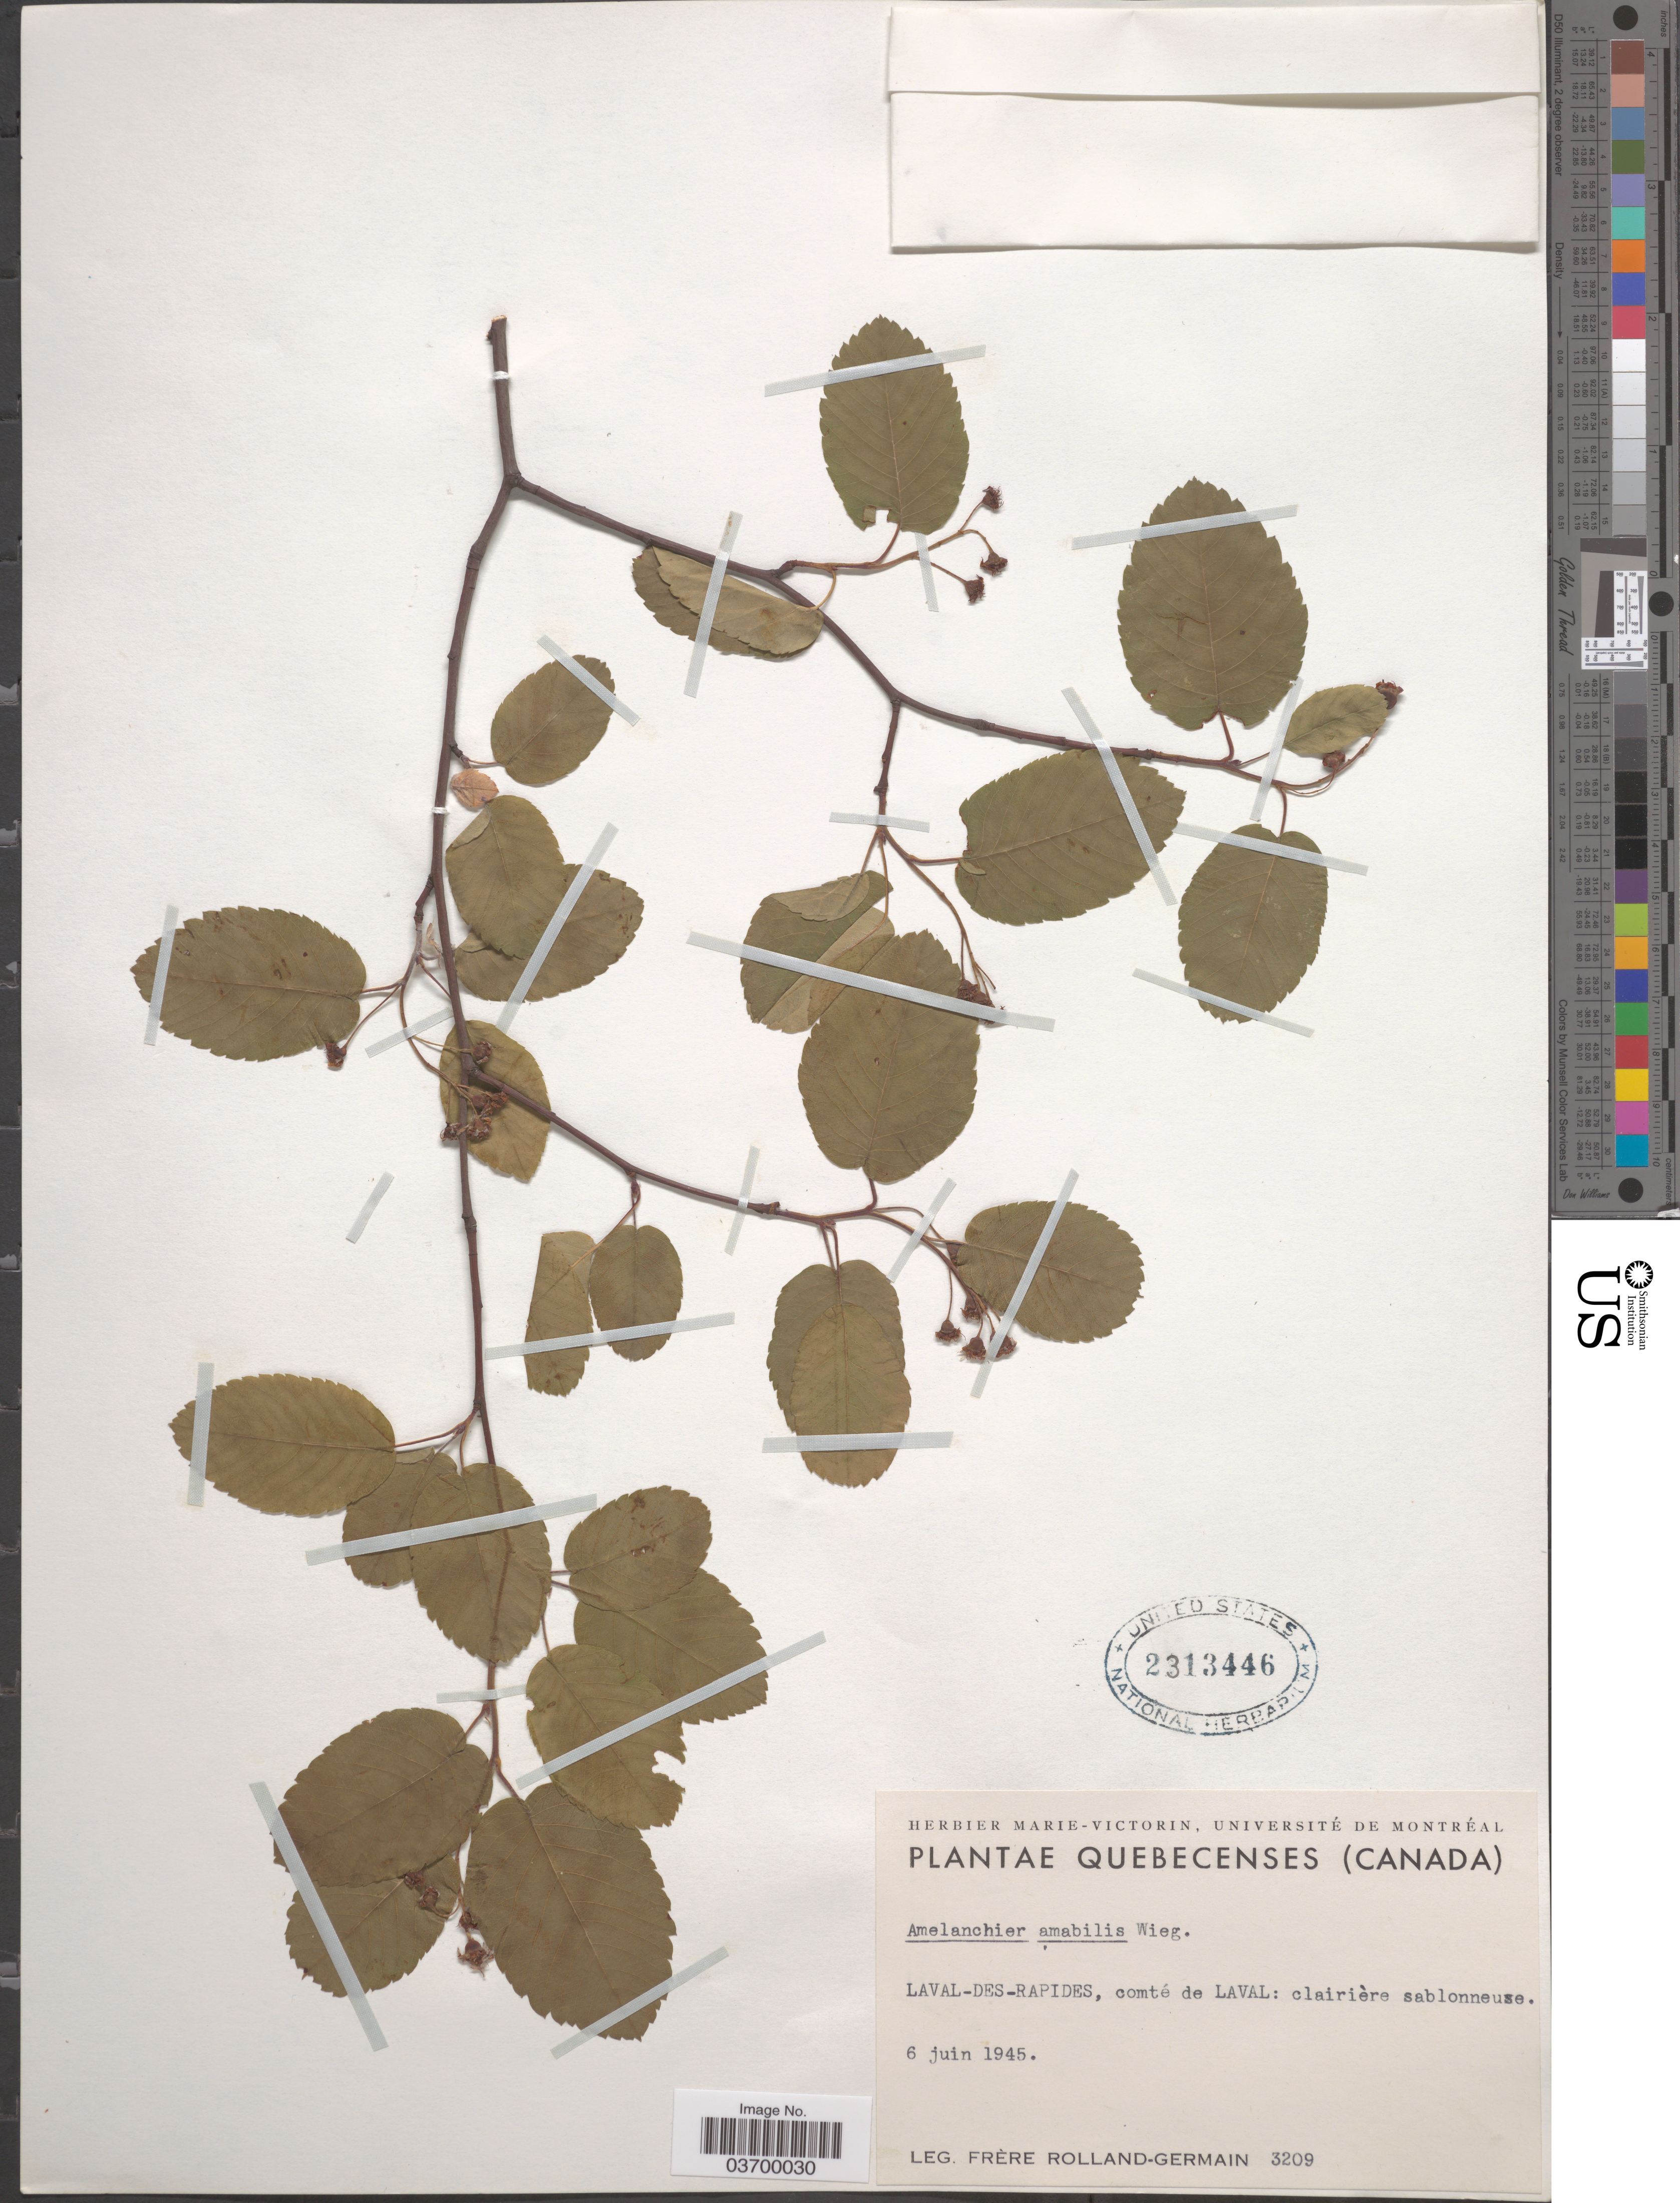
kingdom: Plantae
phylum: Tracheophyta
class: Magnoliopsida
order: Rosales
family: Rosaceae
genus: Amelanchier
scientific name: Amelanchier amabilis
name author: Wiegand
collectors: Rolland-Germain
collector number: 3209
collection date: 1945-06-06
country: Canada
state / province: Quebec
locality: Quebences. Laval-des-Rapides, comté de Laval: clairière sablonneuse.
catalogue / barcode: US 2313446